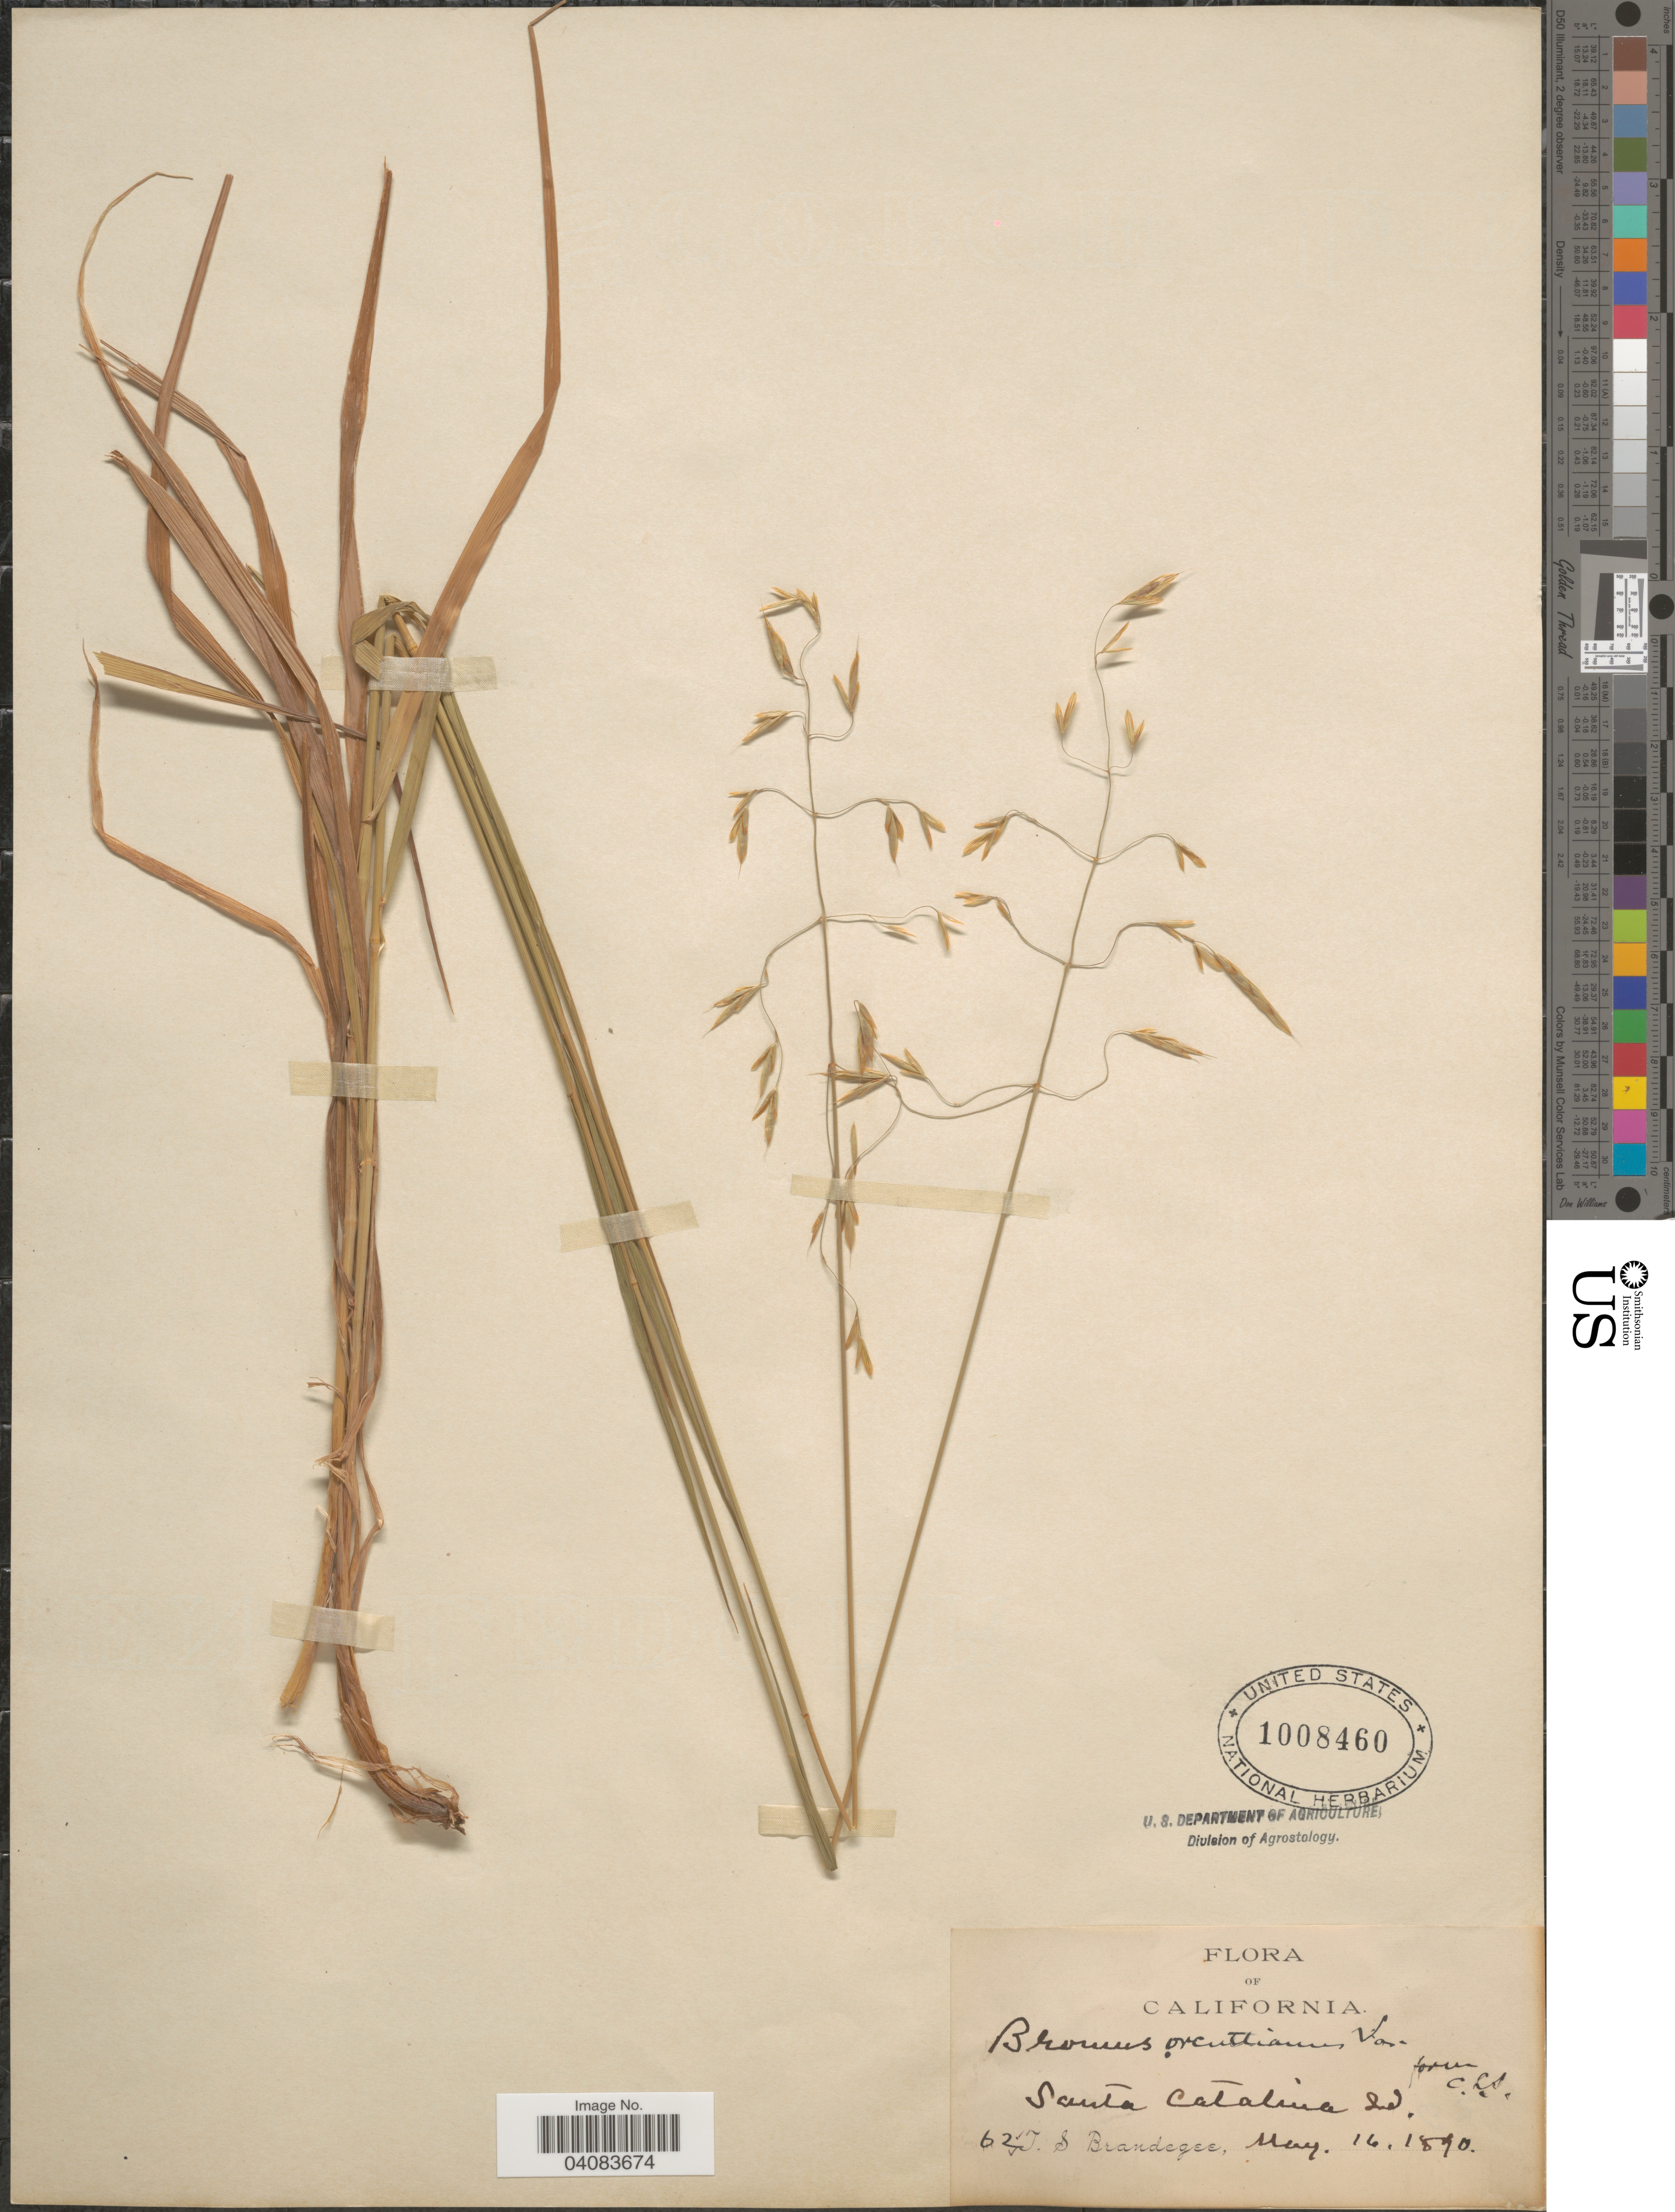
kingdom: Plantae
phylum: Tracheophyta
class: Liliopsida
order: Poales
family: Poaceae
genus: Bromus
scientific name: Bromus orcuttianus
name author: Vasey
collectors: T. S. Brandegee (herbarium)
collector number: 62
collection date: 1890-05-16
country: United States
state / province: California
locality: Santa Catalina Id.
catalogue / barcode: US 1008460